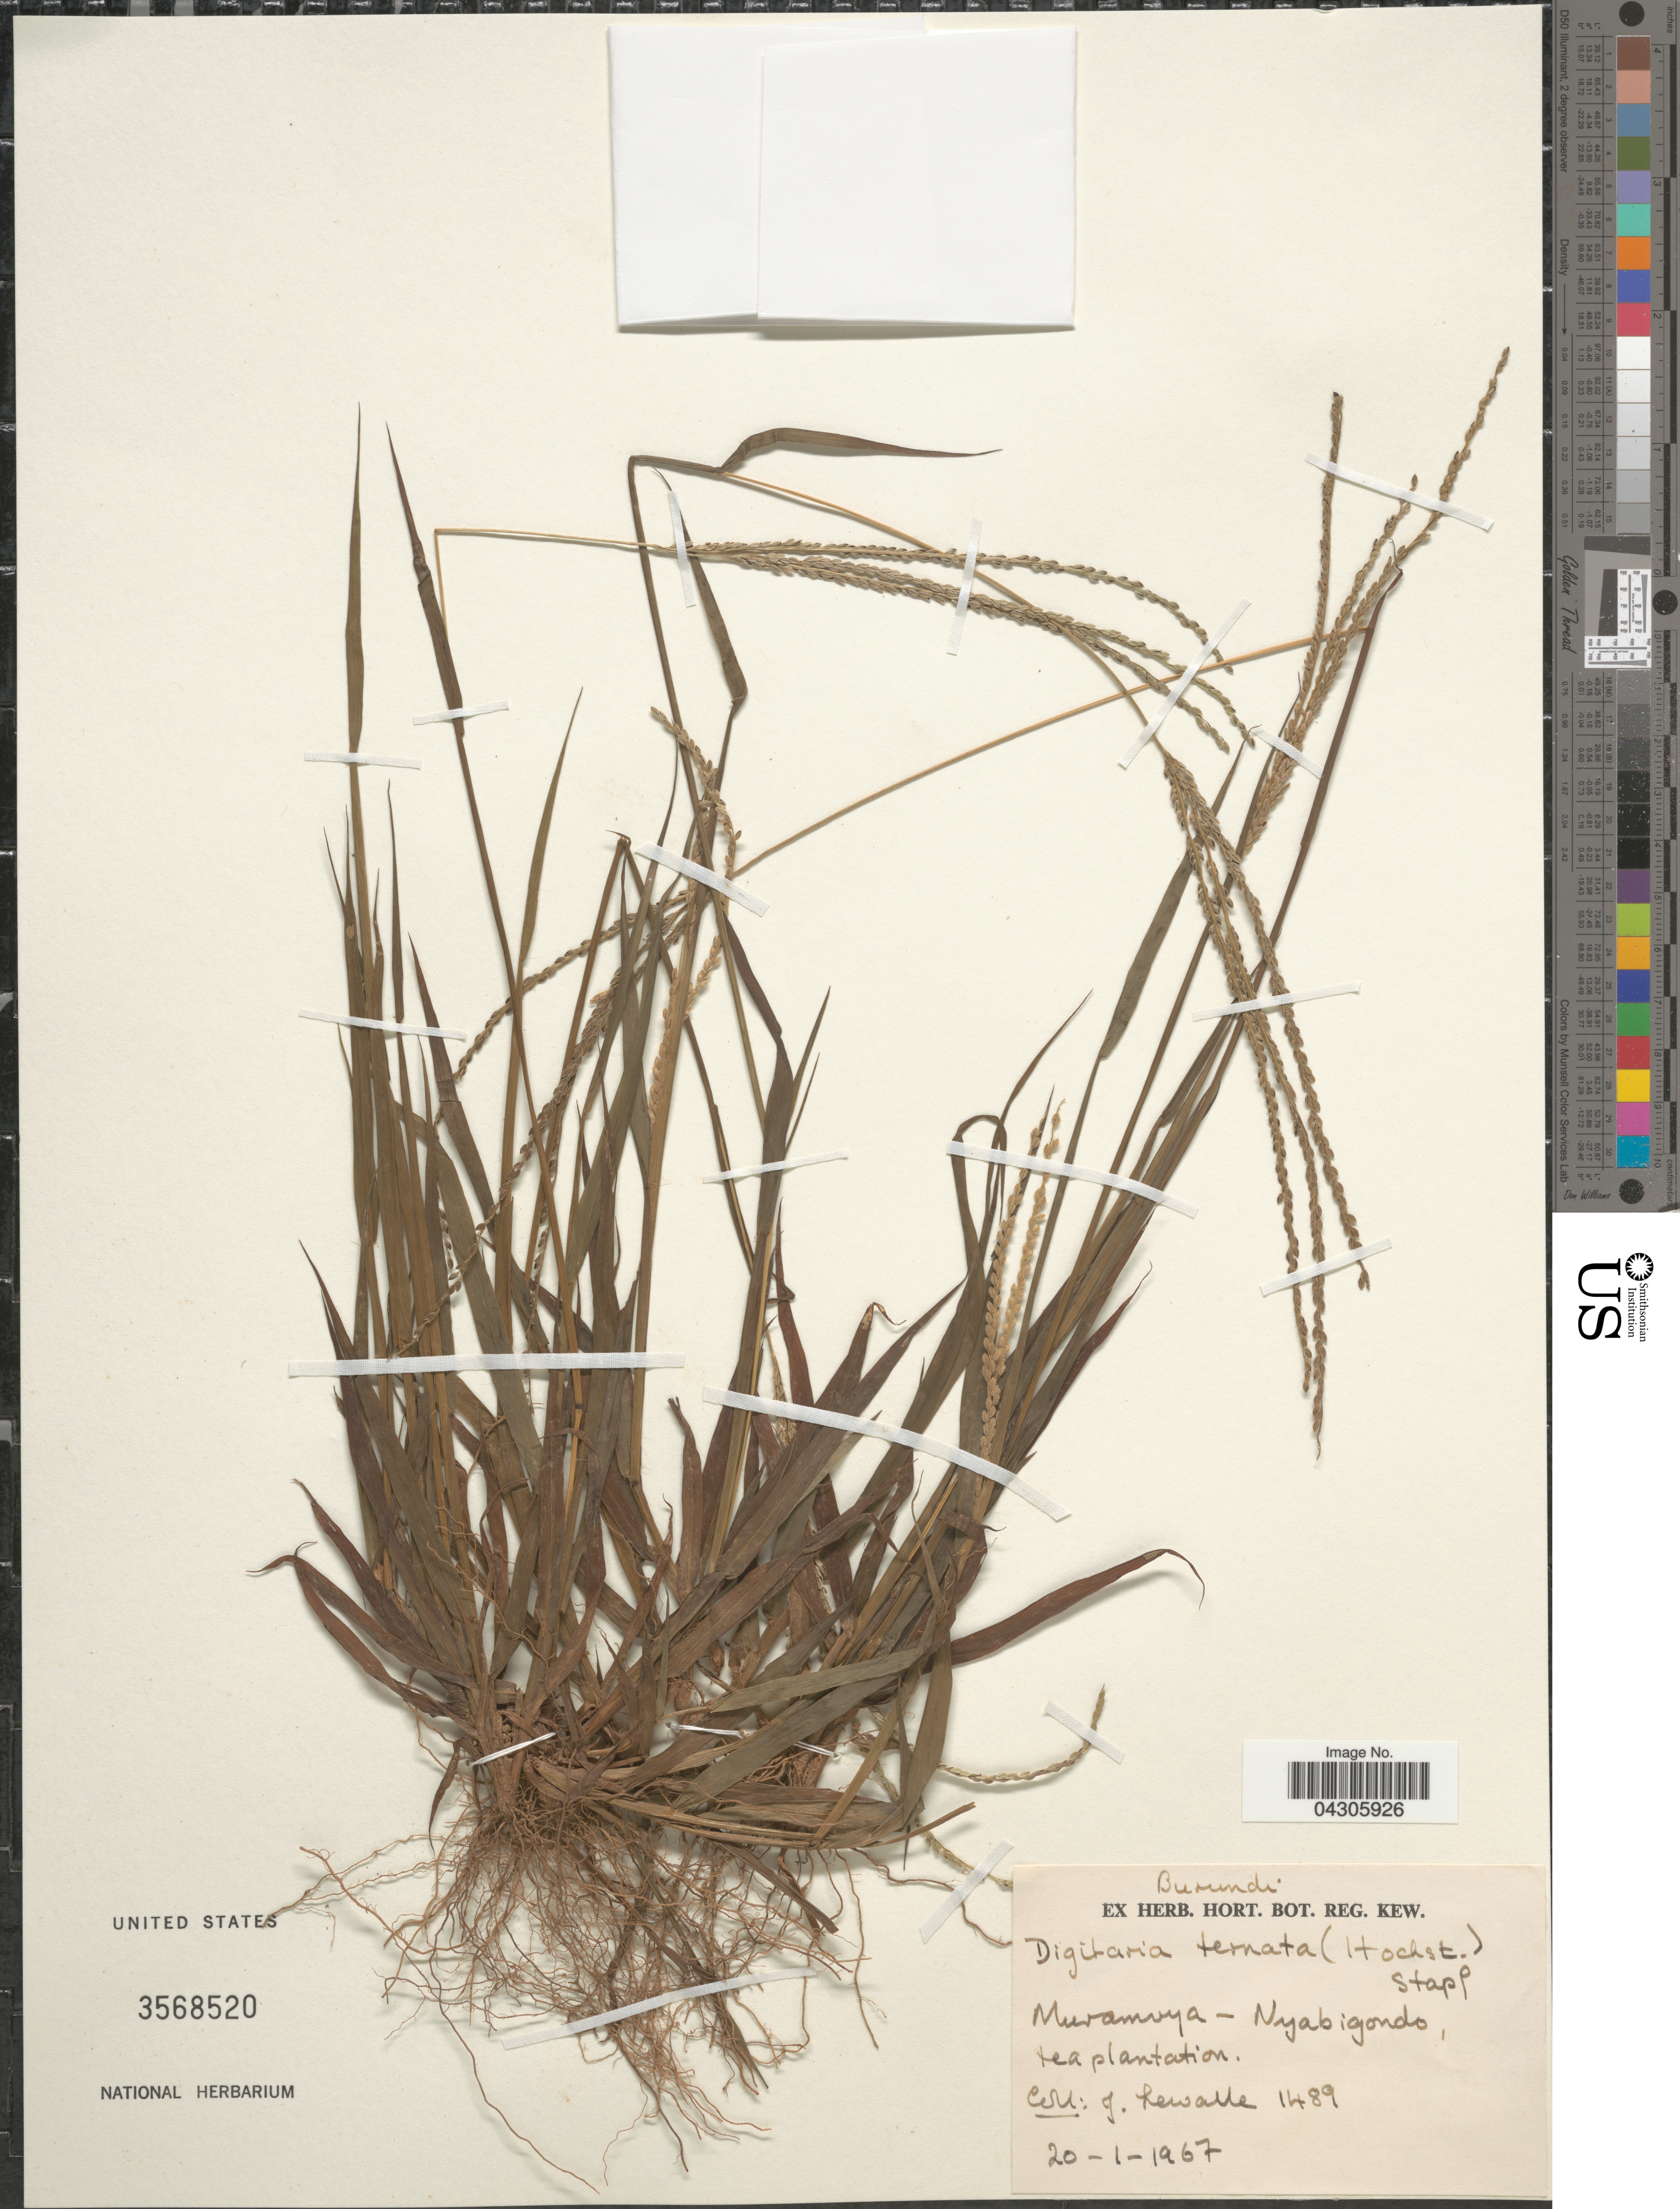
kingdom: Plantae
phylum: Tracheophyta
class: Liliopsida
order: Poales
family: Poaceae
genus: Digitaria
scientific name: Digitaria ternata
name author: (Hochr. ex A. Rich.) Stapf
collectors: J. Lewalle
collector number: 1489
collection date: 1967-01-20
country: Burundi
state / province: Muramvya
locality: Nyabigondo, tea plantation.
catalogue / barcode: US 3568520